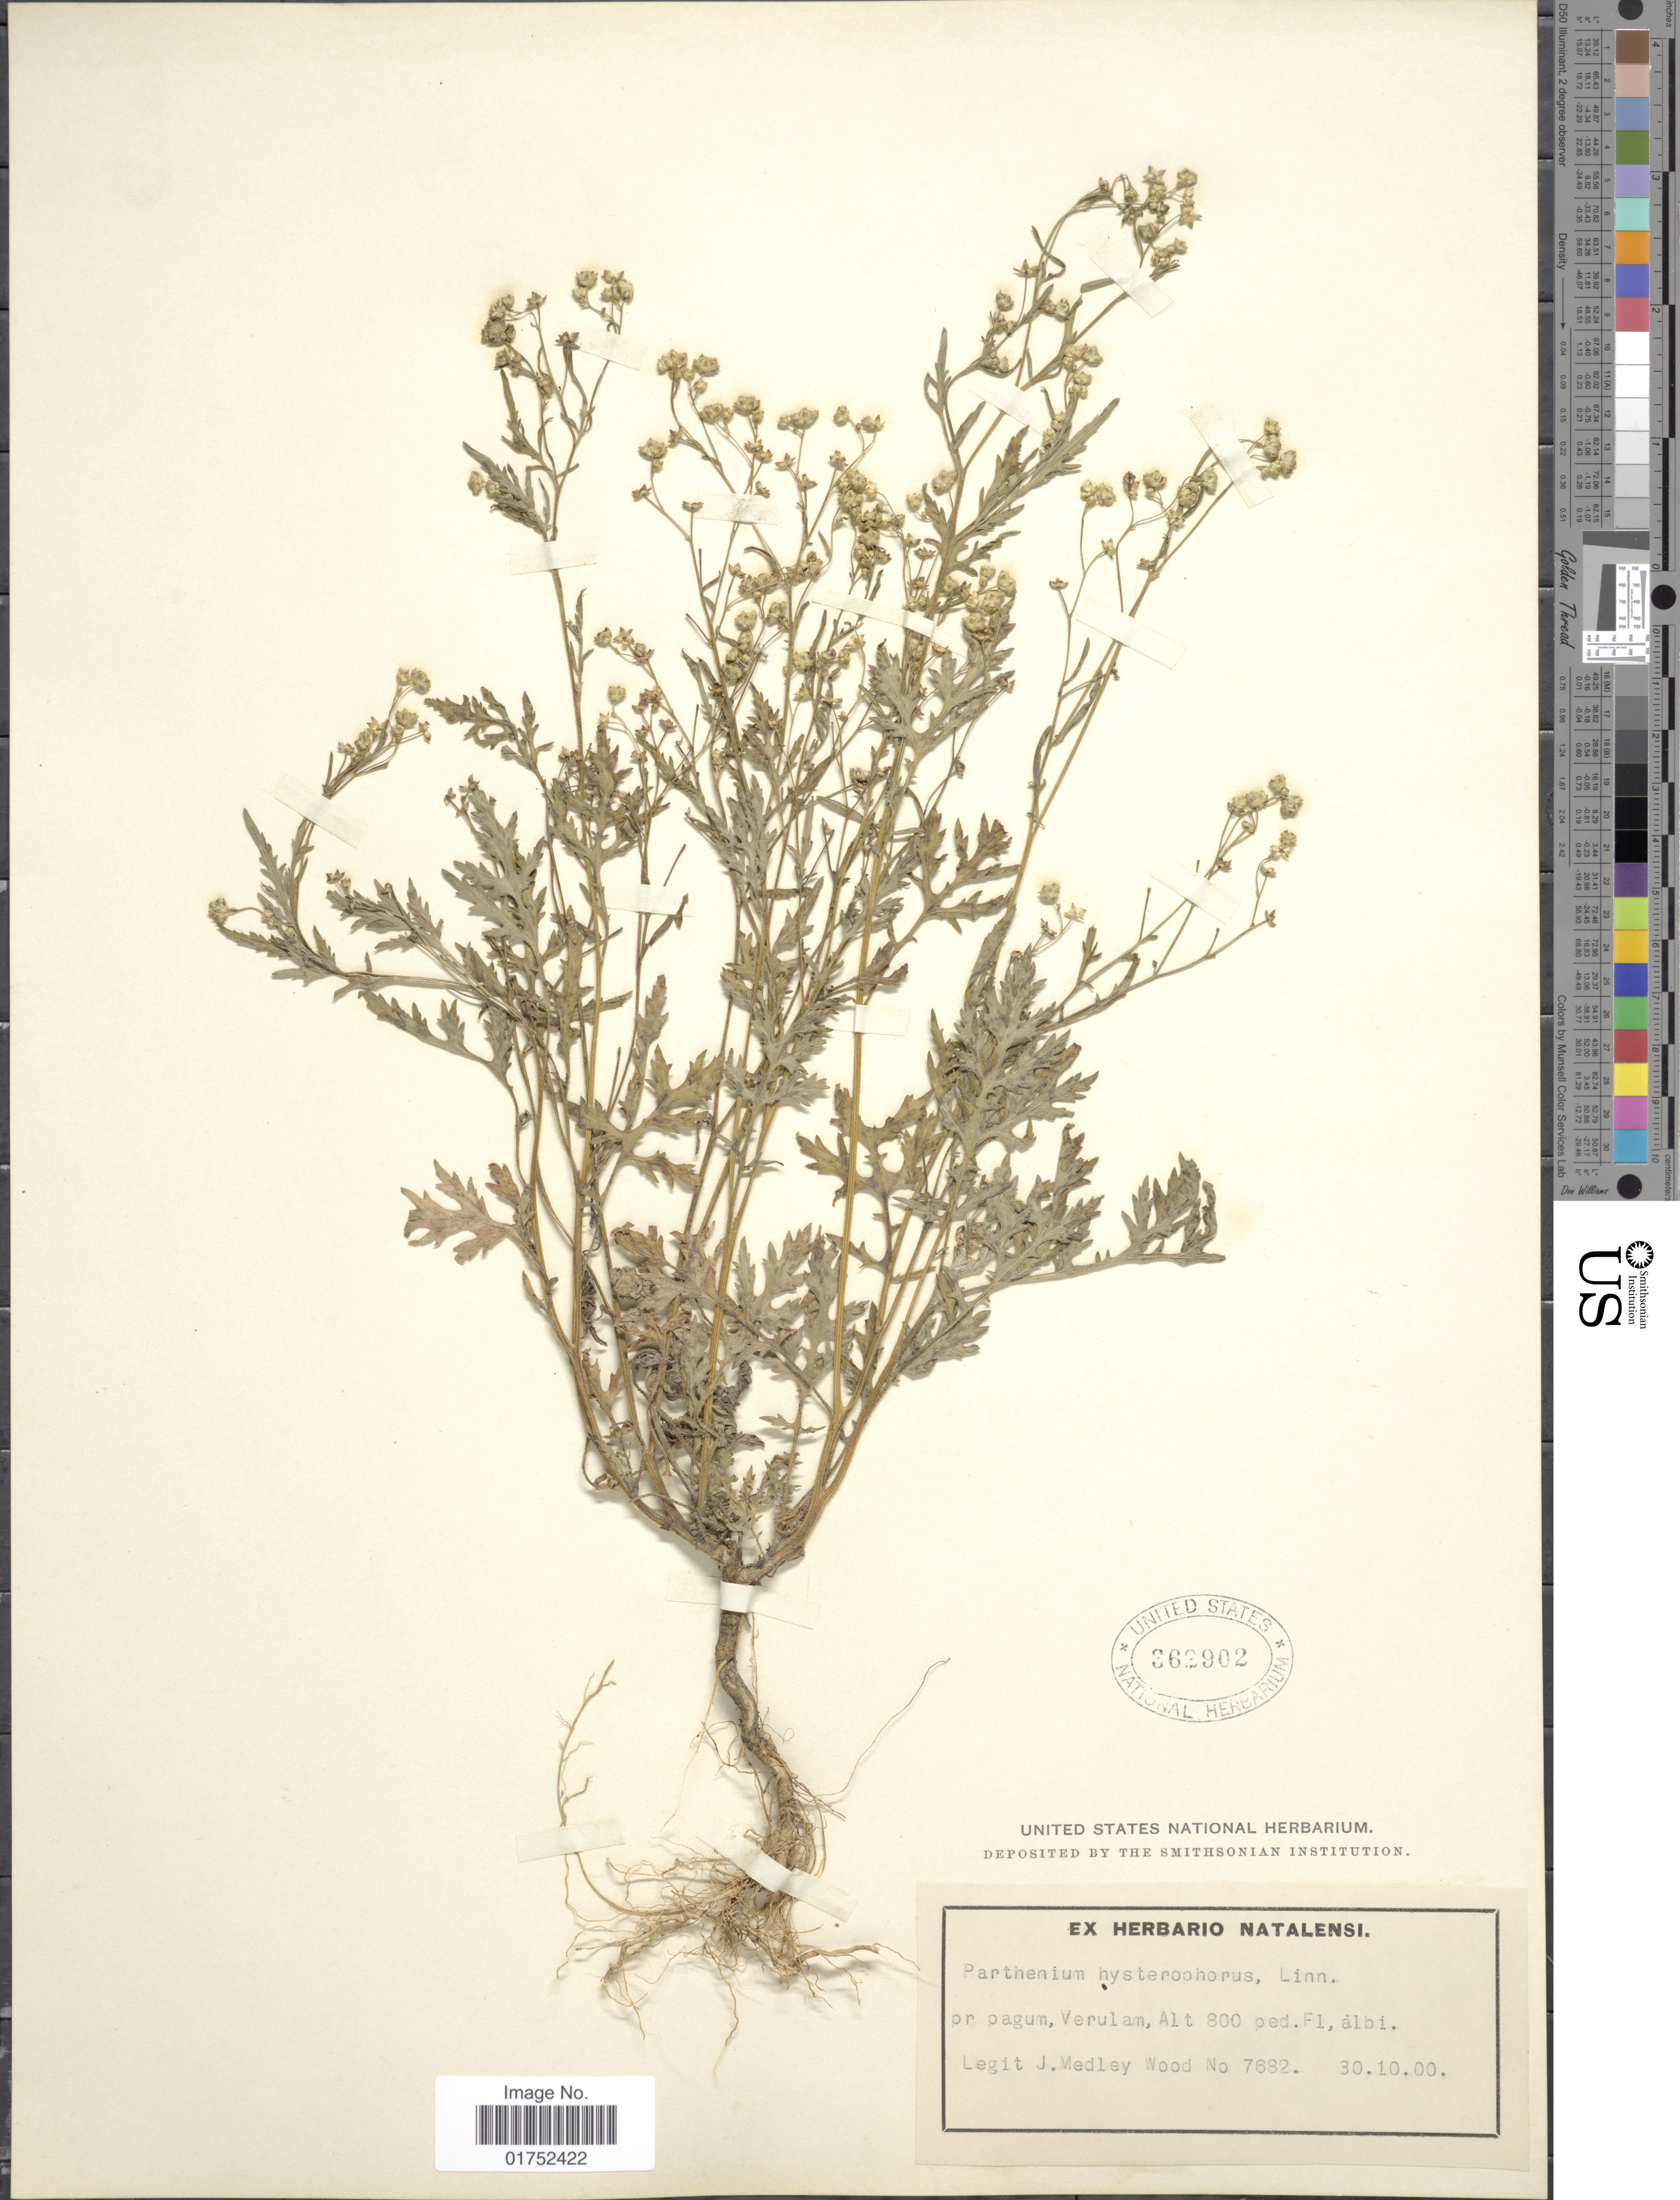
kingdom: Plantae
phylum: Tracheophyta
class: Magnoliopsida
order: Asterales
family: Asteraceae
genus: Parthenium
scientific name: Parthenium hysterophorus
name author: L.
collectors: J. M. Wood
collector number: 7682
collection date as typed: Transcribed d/m/y: 30/10/00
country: South Africa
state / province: KwaZulu-Natal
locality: Pr pagum, Verulam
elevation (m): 244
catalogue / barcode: US 362902